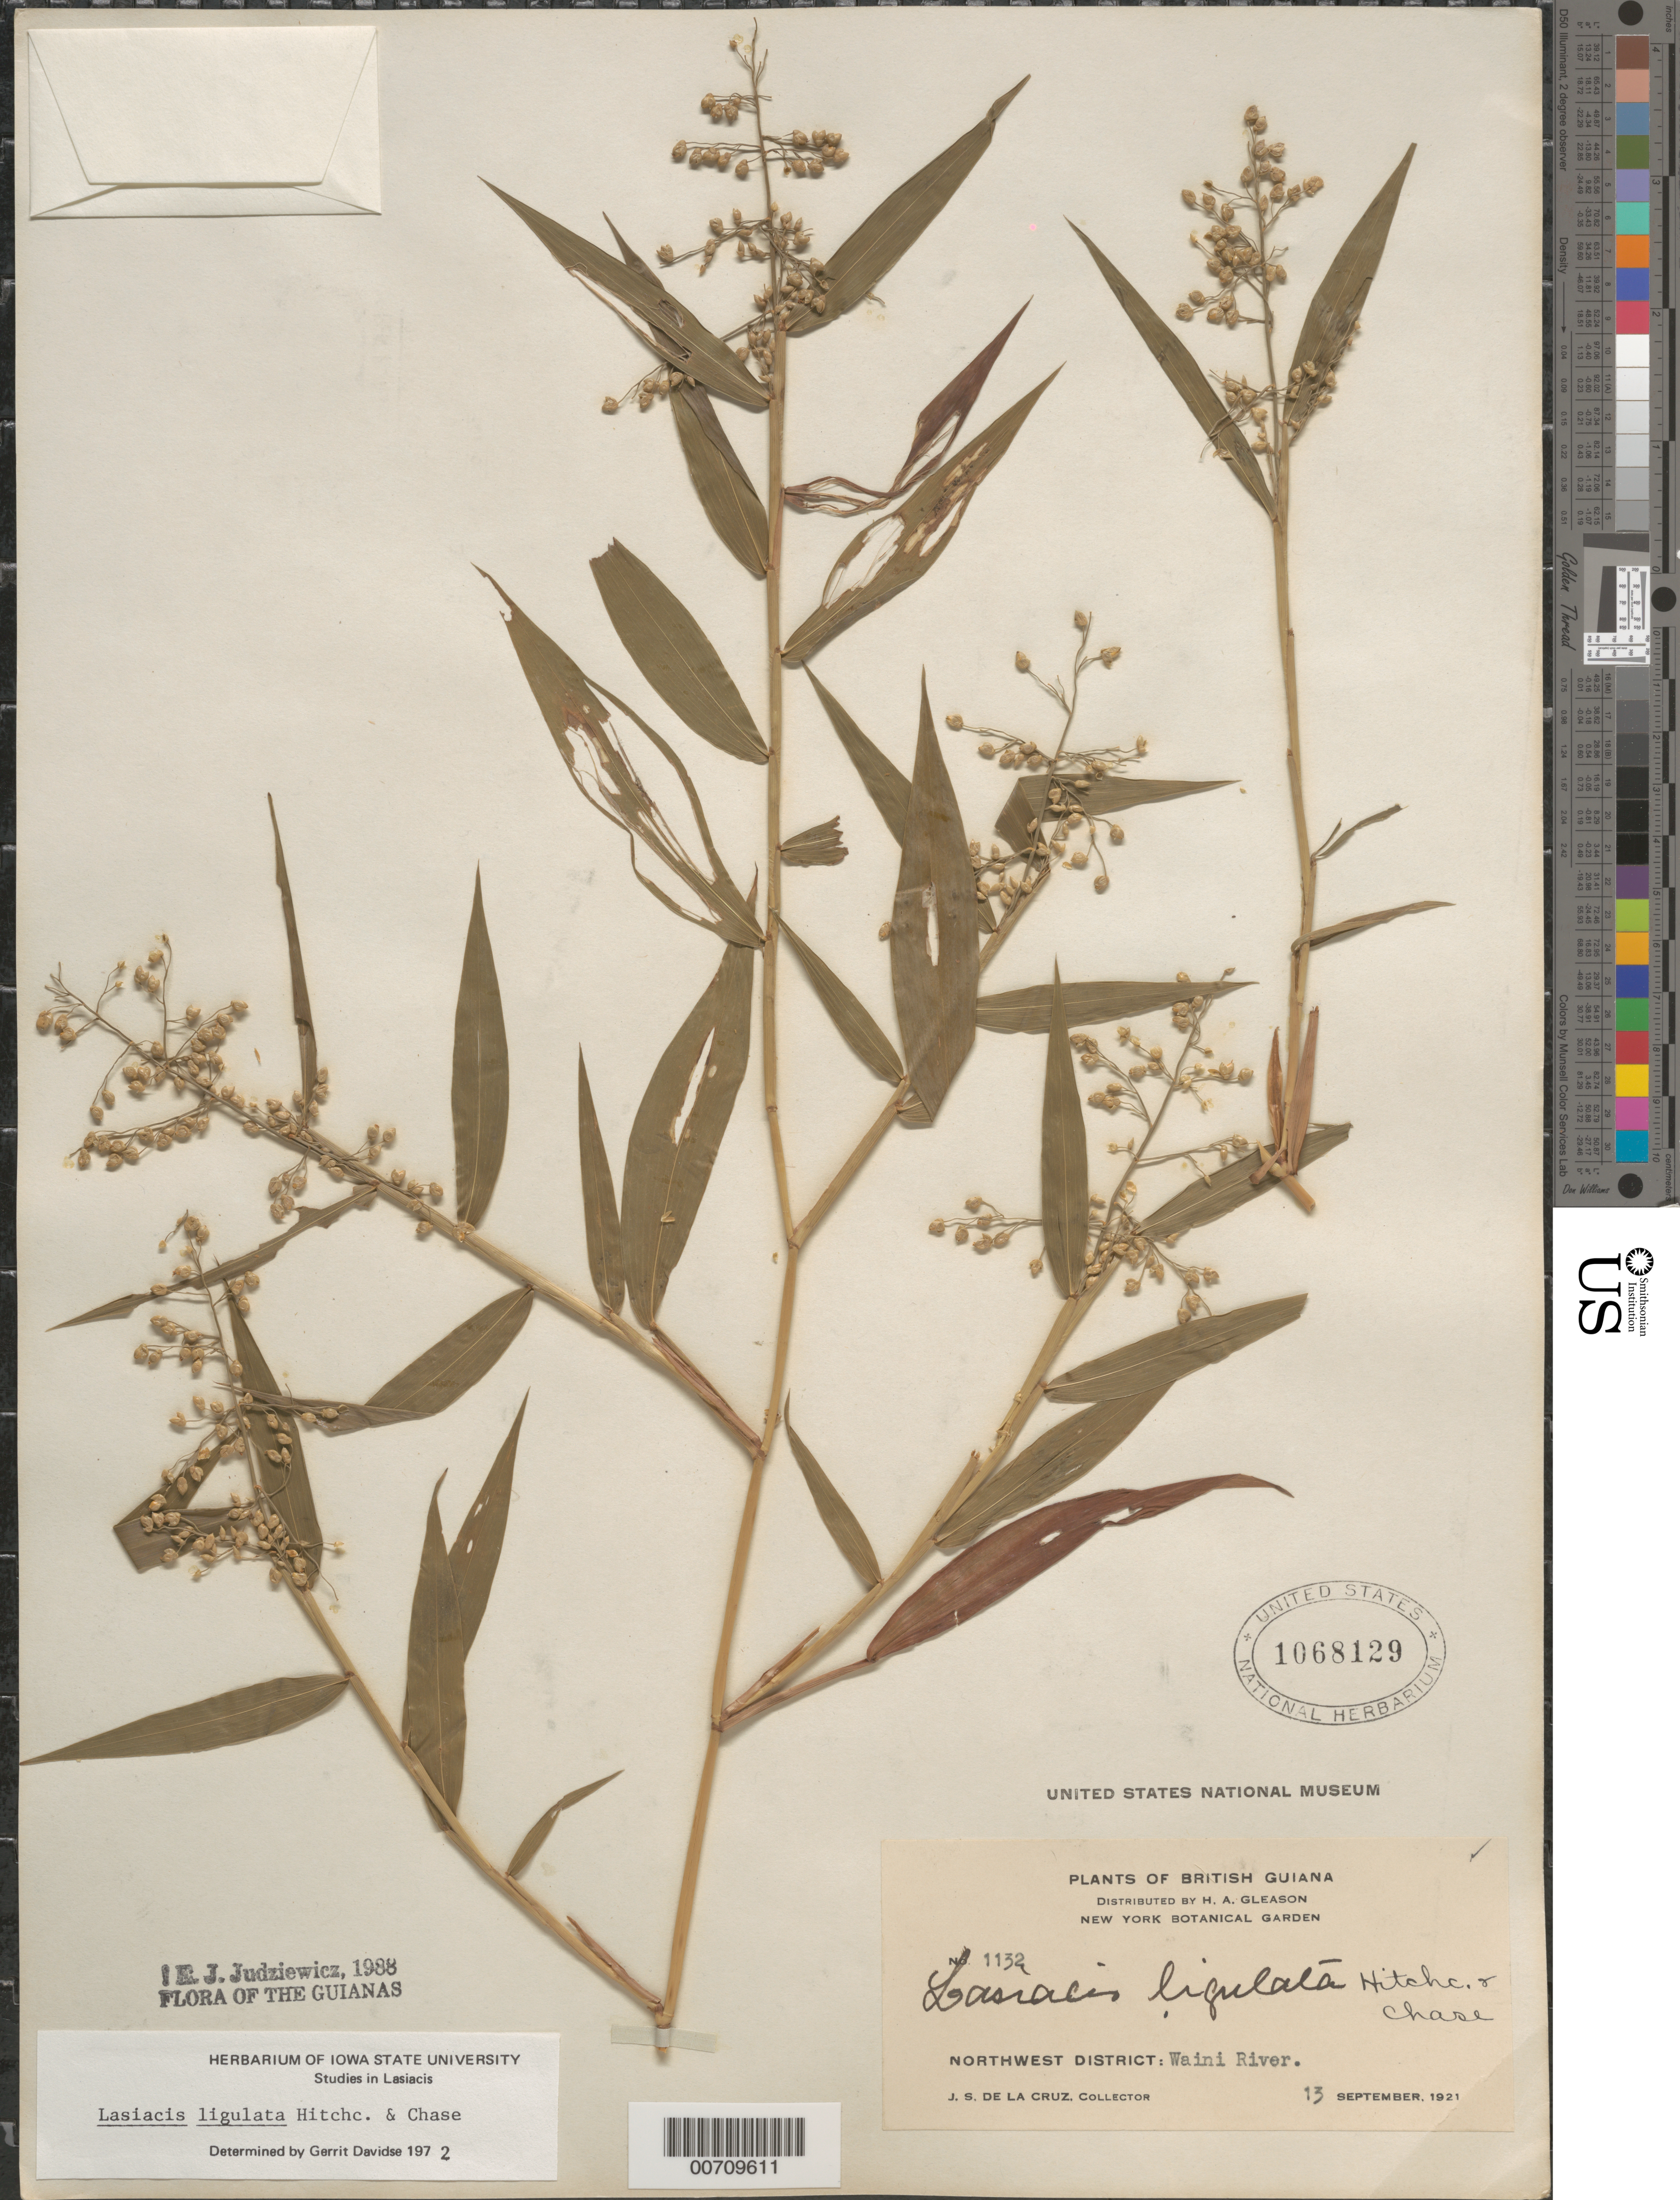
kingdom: Plantae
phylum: Tracheophyta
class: Liliopsida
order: Poales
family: Poaceae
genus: Lasiacis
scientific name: Lasiacis ligulata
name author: Hitchc. & Chase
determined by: Davidse, Gerrit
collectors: J. S. de la Cruz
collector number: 1132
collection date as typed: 13-Sep-21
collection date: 1921-09-13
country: Guyana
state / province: Barima-Waini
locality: Waini R., NW District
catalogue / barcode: US 1068129